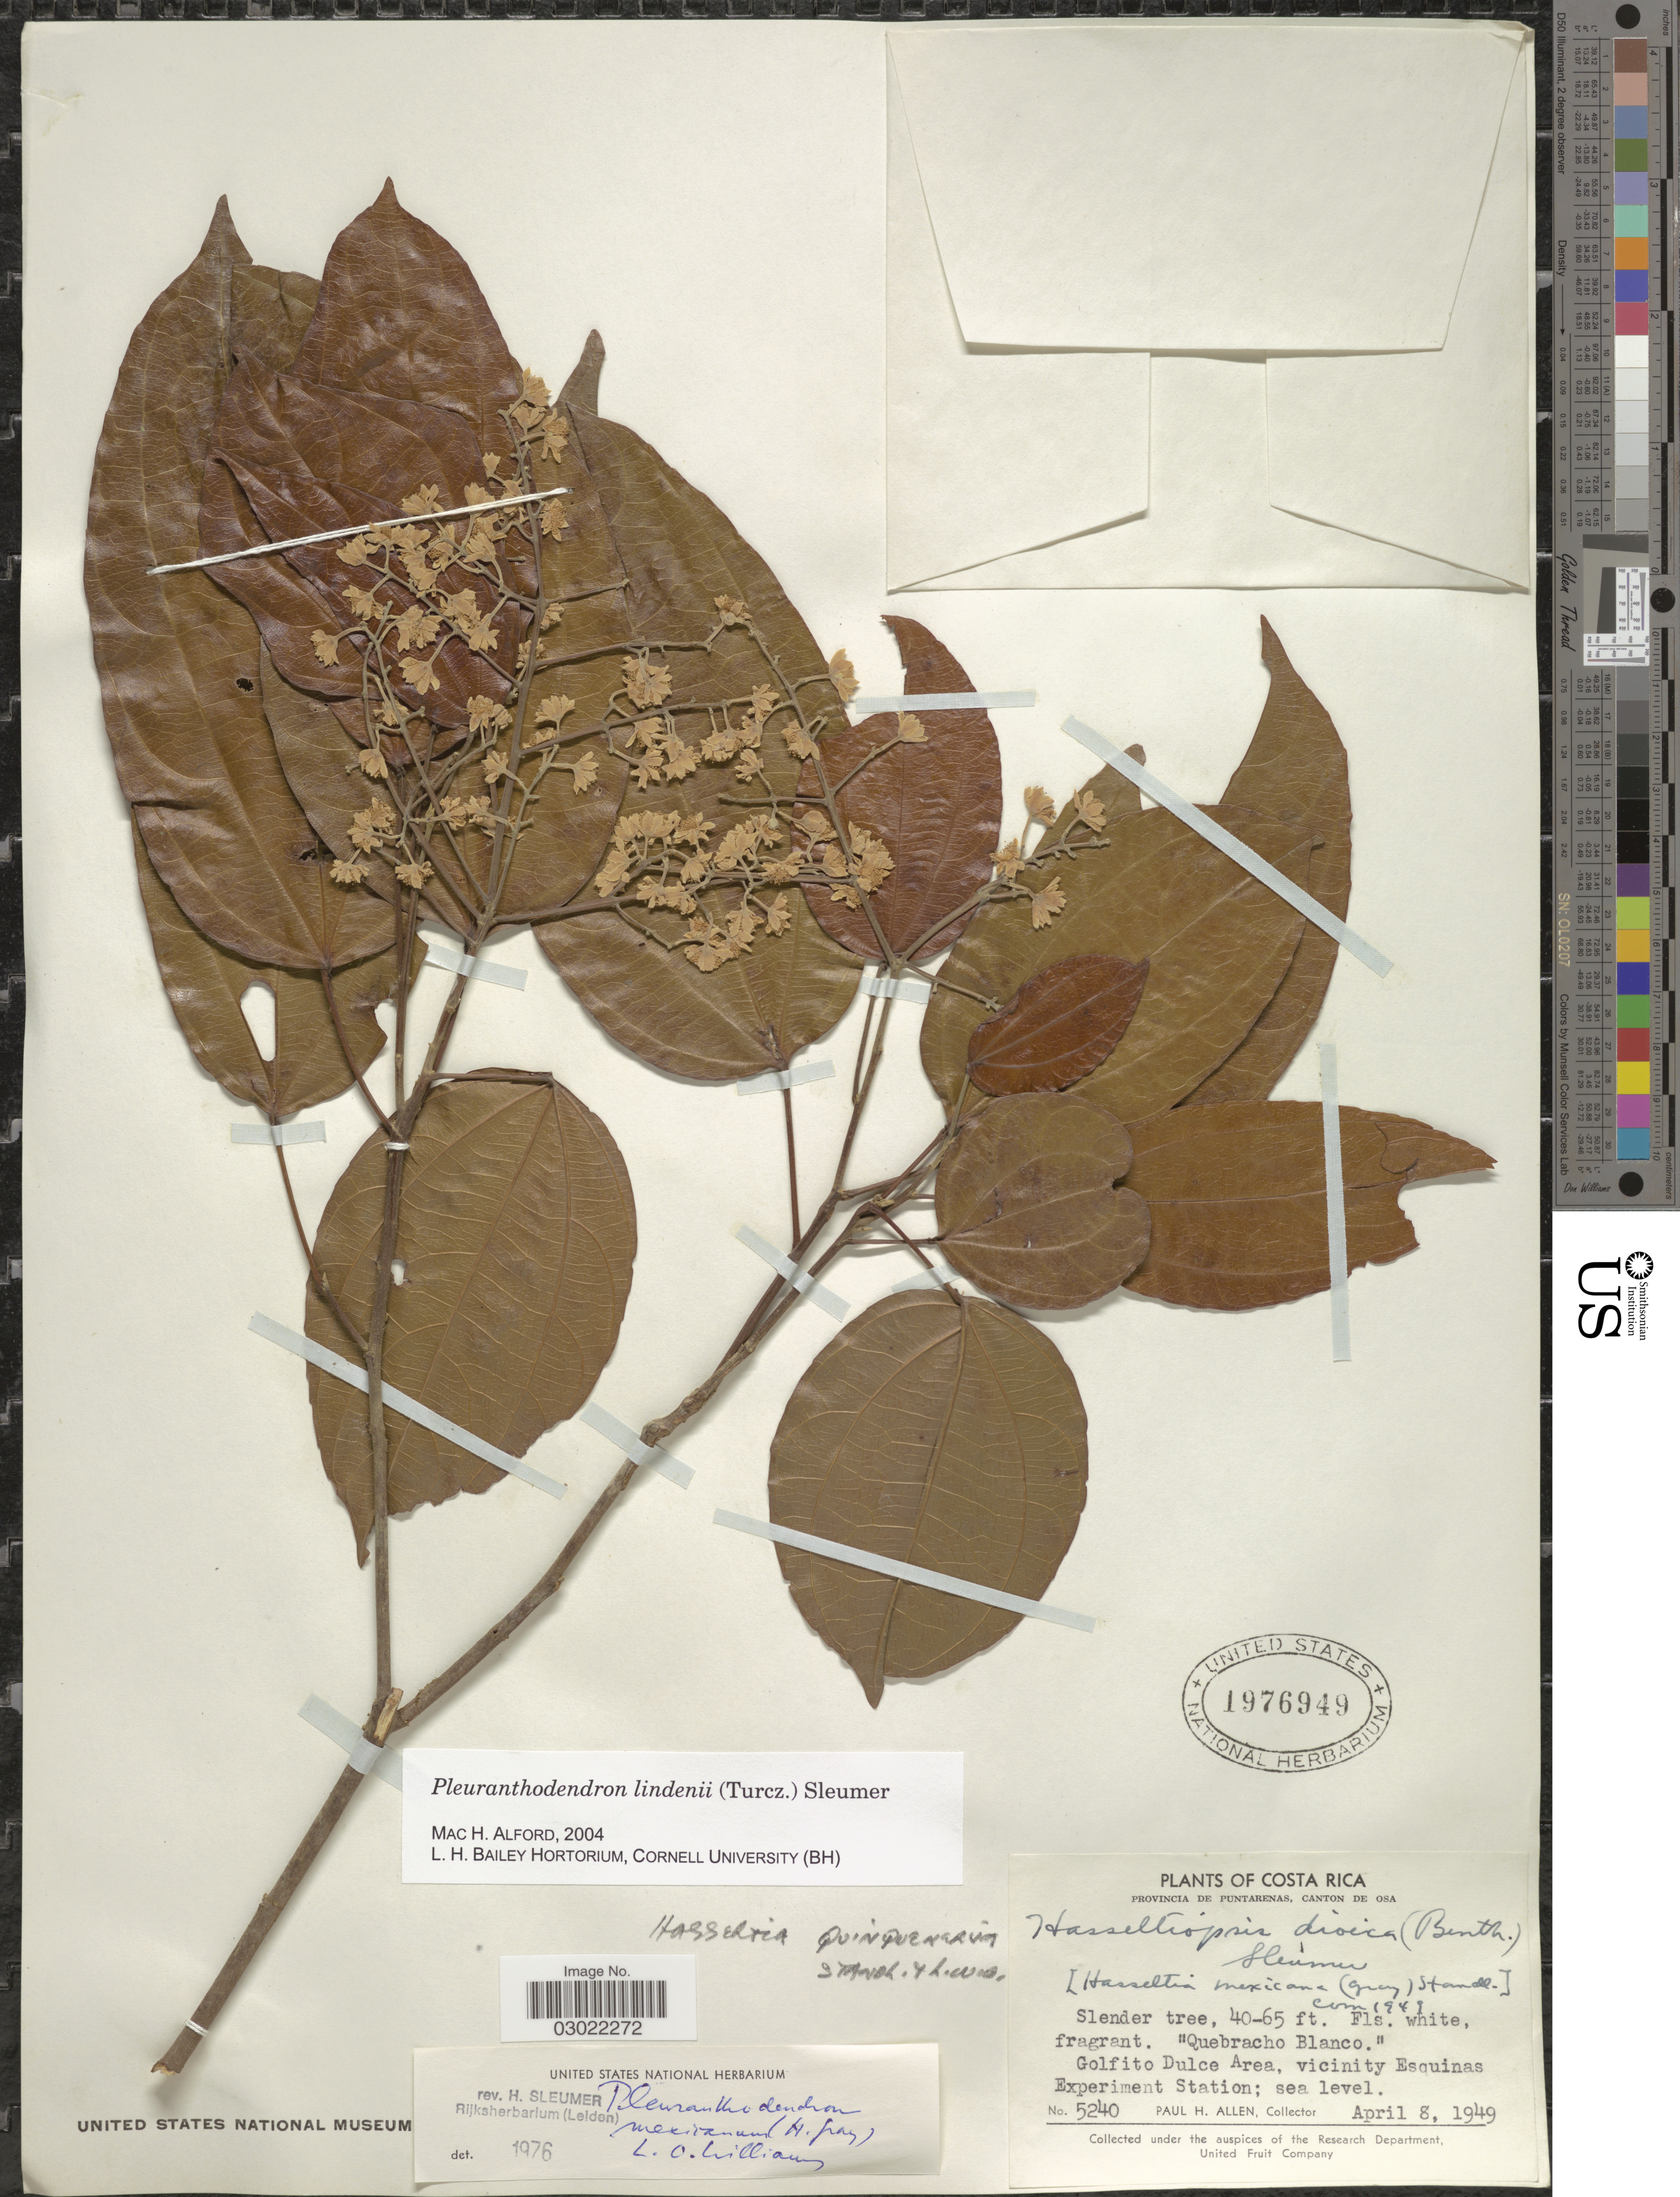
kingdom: Plantae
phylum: Tracheophyta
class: Magnoliopsida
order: Malpighiales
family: Salicaceae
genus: Pleuranthodendron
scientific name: Pleuranthodendron lindenii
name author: (Turcz.) Sleumer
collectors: P. H. Allen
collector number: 5240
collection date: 1949-04-08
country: Costa Rica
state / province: Puntarenas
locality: Canton de Osa. "Quebracho Blanco." Golfito Dulce Area, vicinity Esquinas Experiment Station.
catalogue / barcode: US 1976949